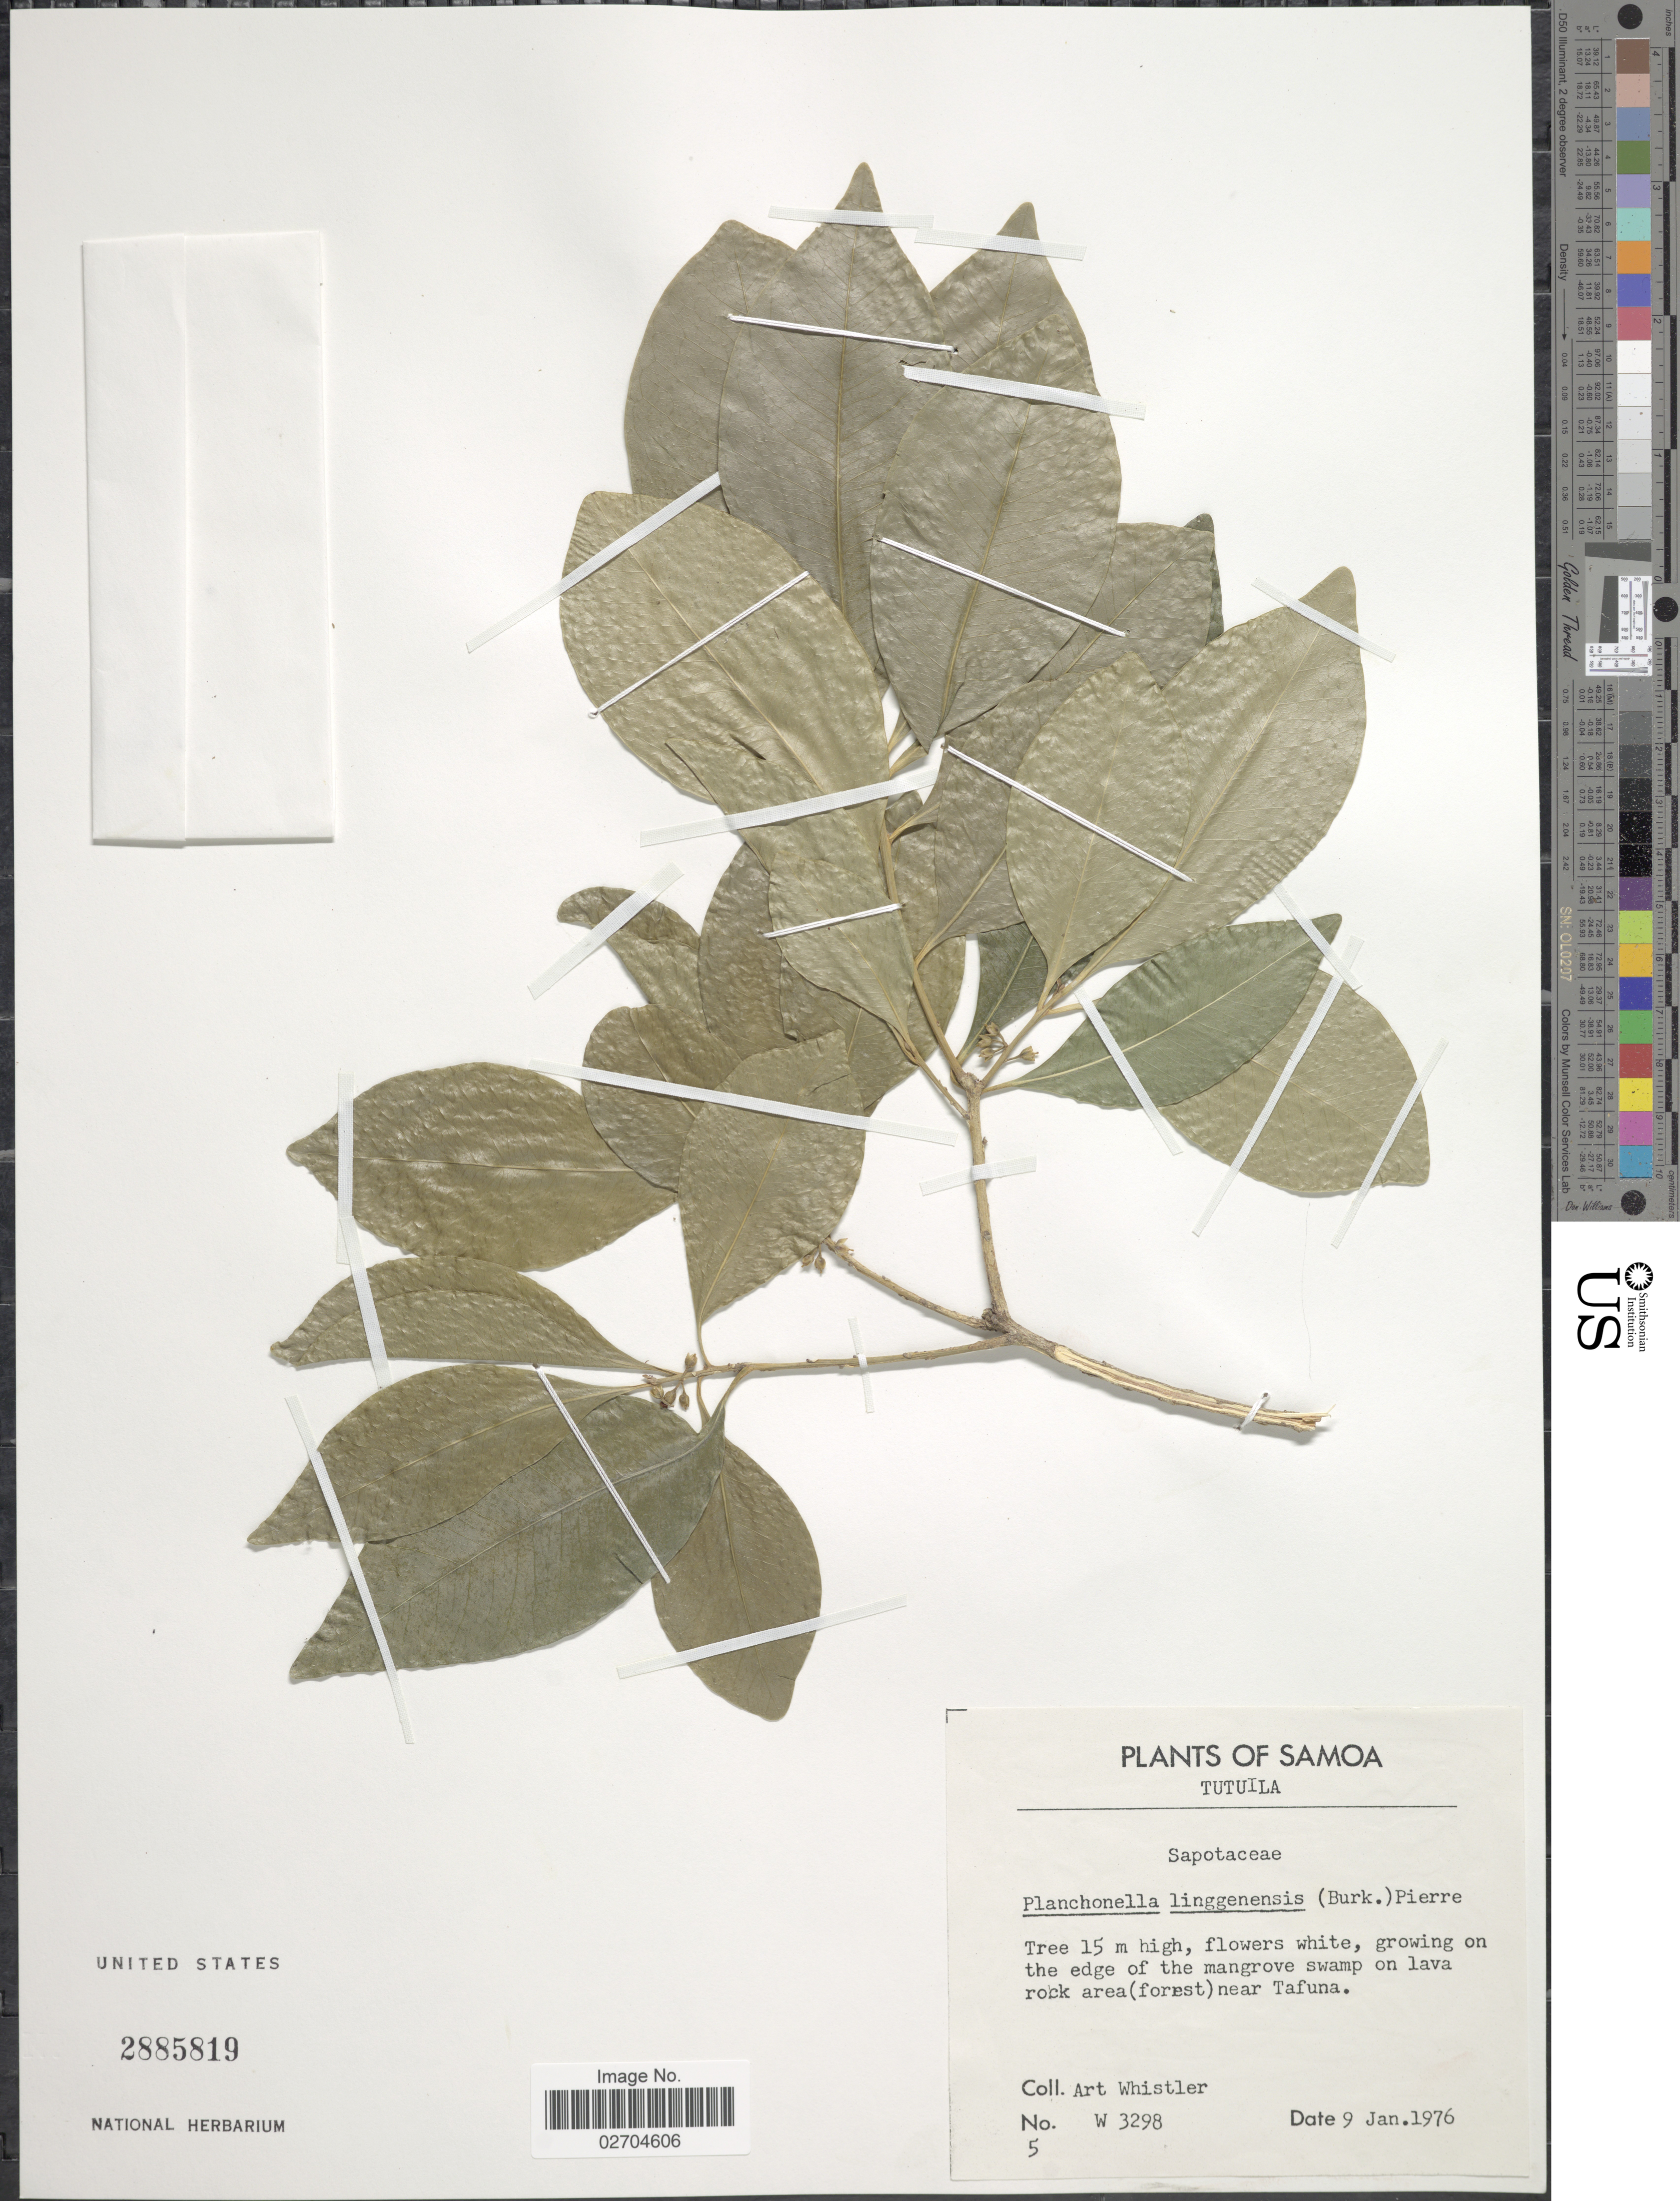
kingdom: Plantae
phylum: Tracheophyta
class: Magnoliopsida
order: Ericales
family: Sapotaceae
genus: Planchonella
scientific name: Planchonella linggensis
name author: (Burck) Pierre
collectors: A. Whistler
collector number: W 3298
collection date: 1976-01-09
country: American Samoa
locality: Samoa. Tutuila. on lava rock area (forest) near Tafuna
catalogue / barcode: US 2885819